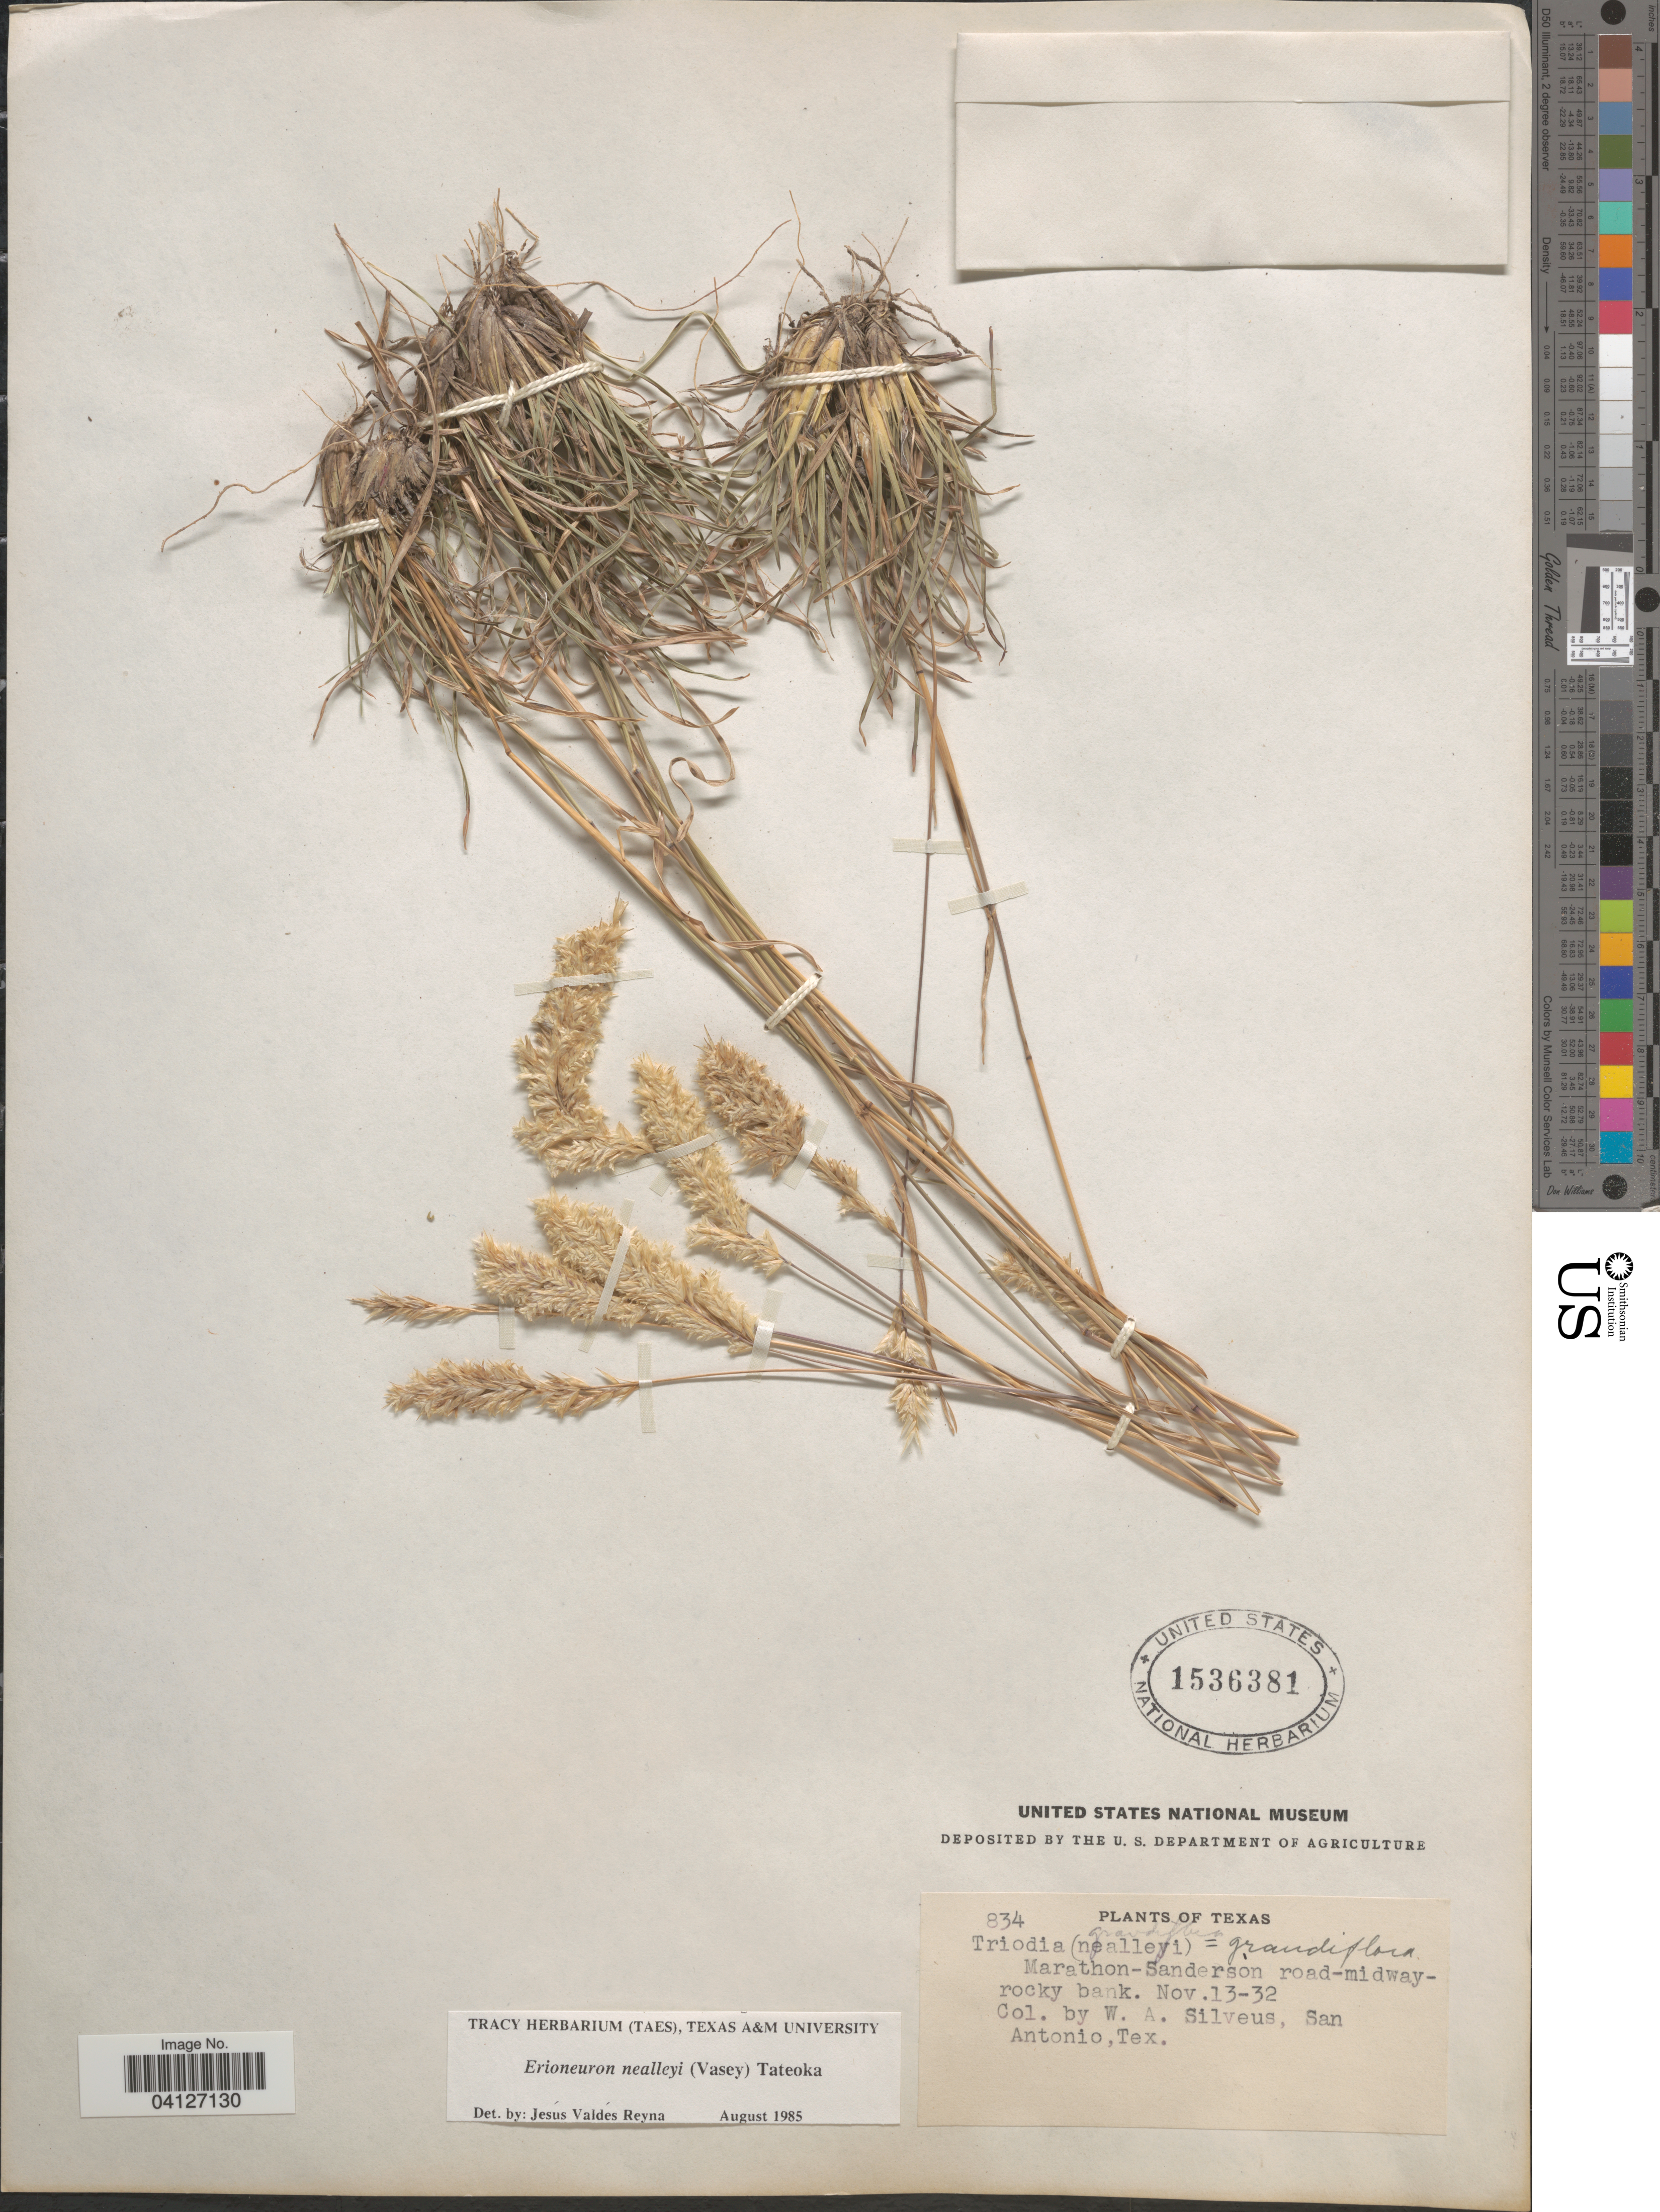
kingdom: Plantae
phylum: Tracheophyta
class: Liliopsida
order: Poales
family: Poaceae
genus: Erioneuron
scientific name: Erioneuron nealleyi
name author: (Vasey) Tateoka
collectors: W. Silveus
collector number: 834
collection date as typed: Transcribed d/m/y: 13/11/32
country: United States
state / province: Texas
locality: Marathon-Sanderson road-midway-rocky bank.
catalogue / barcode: US 1536381